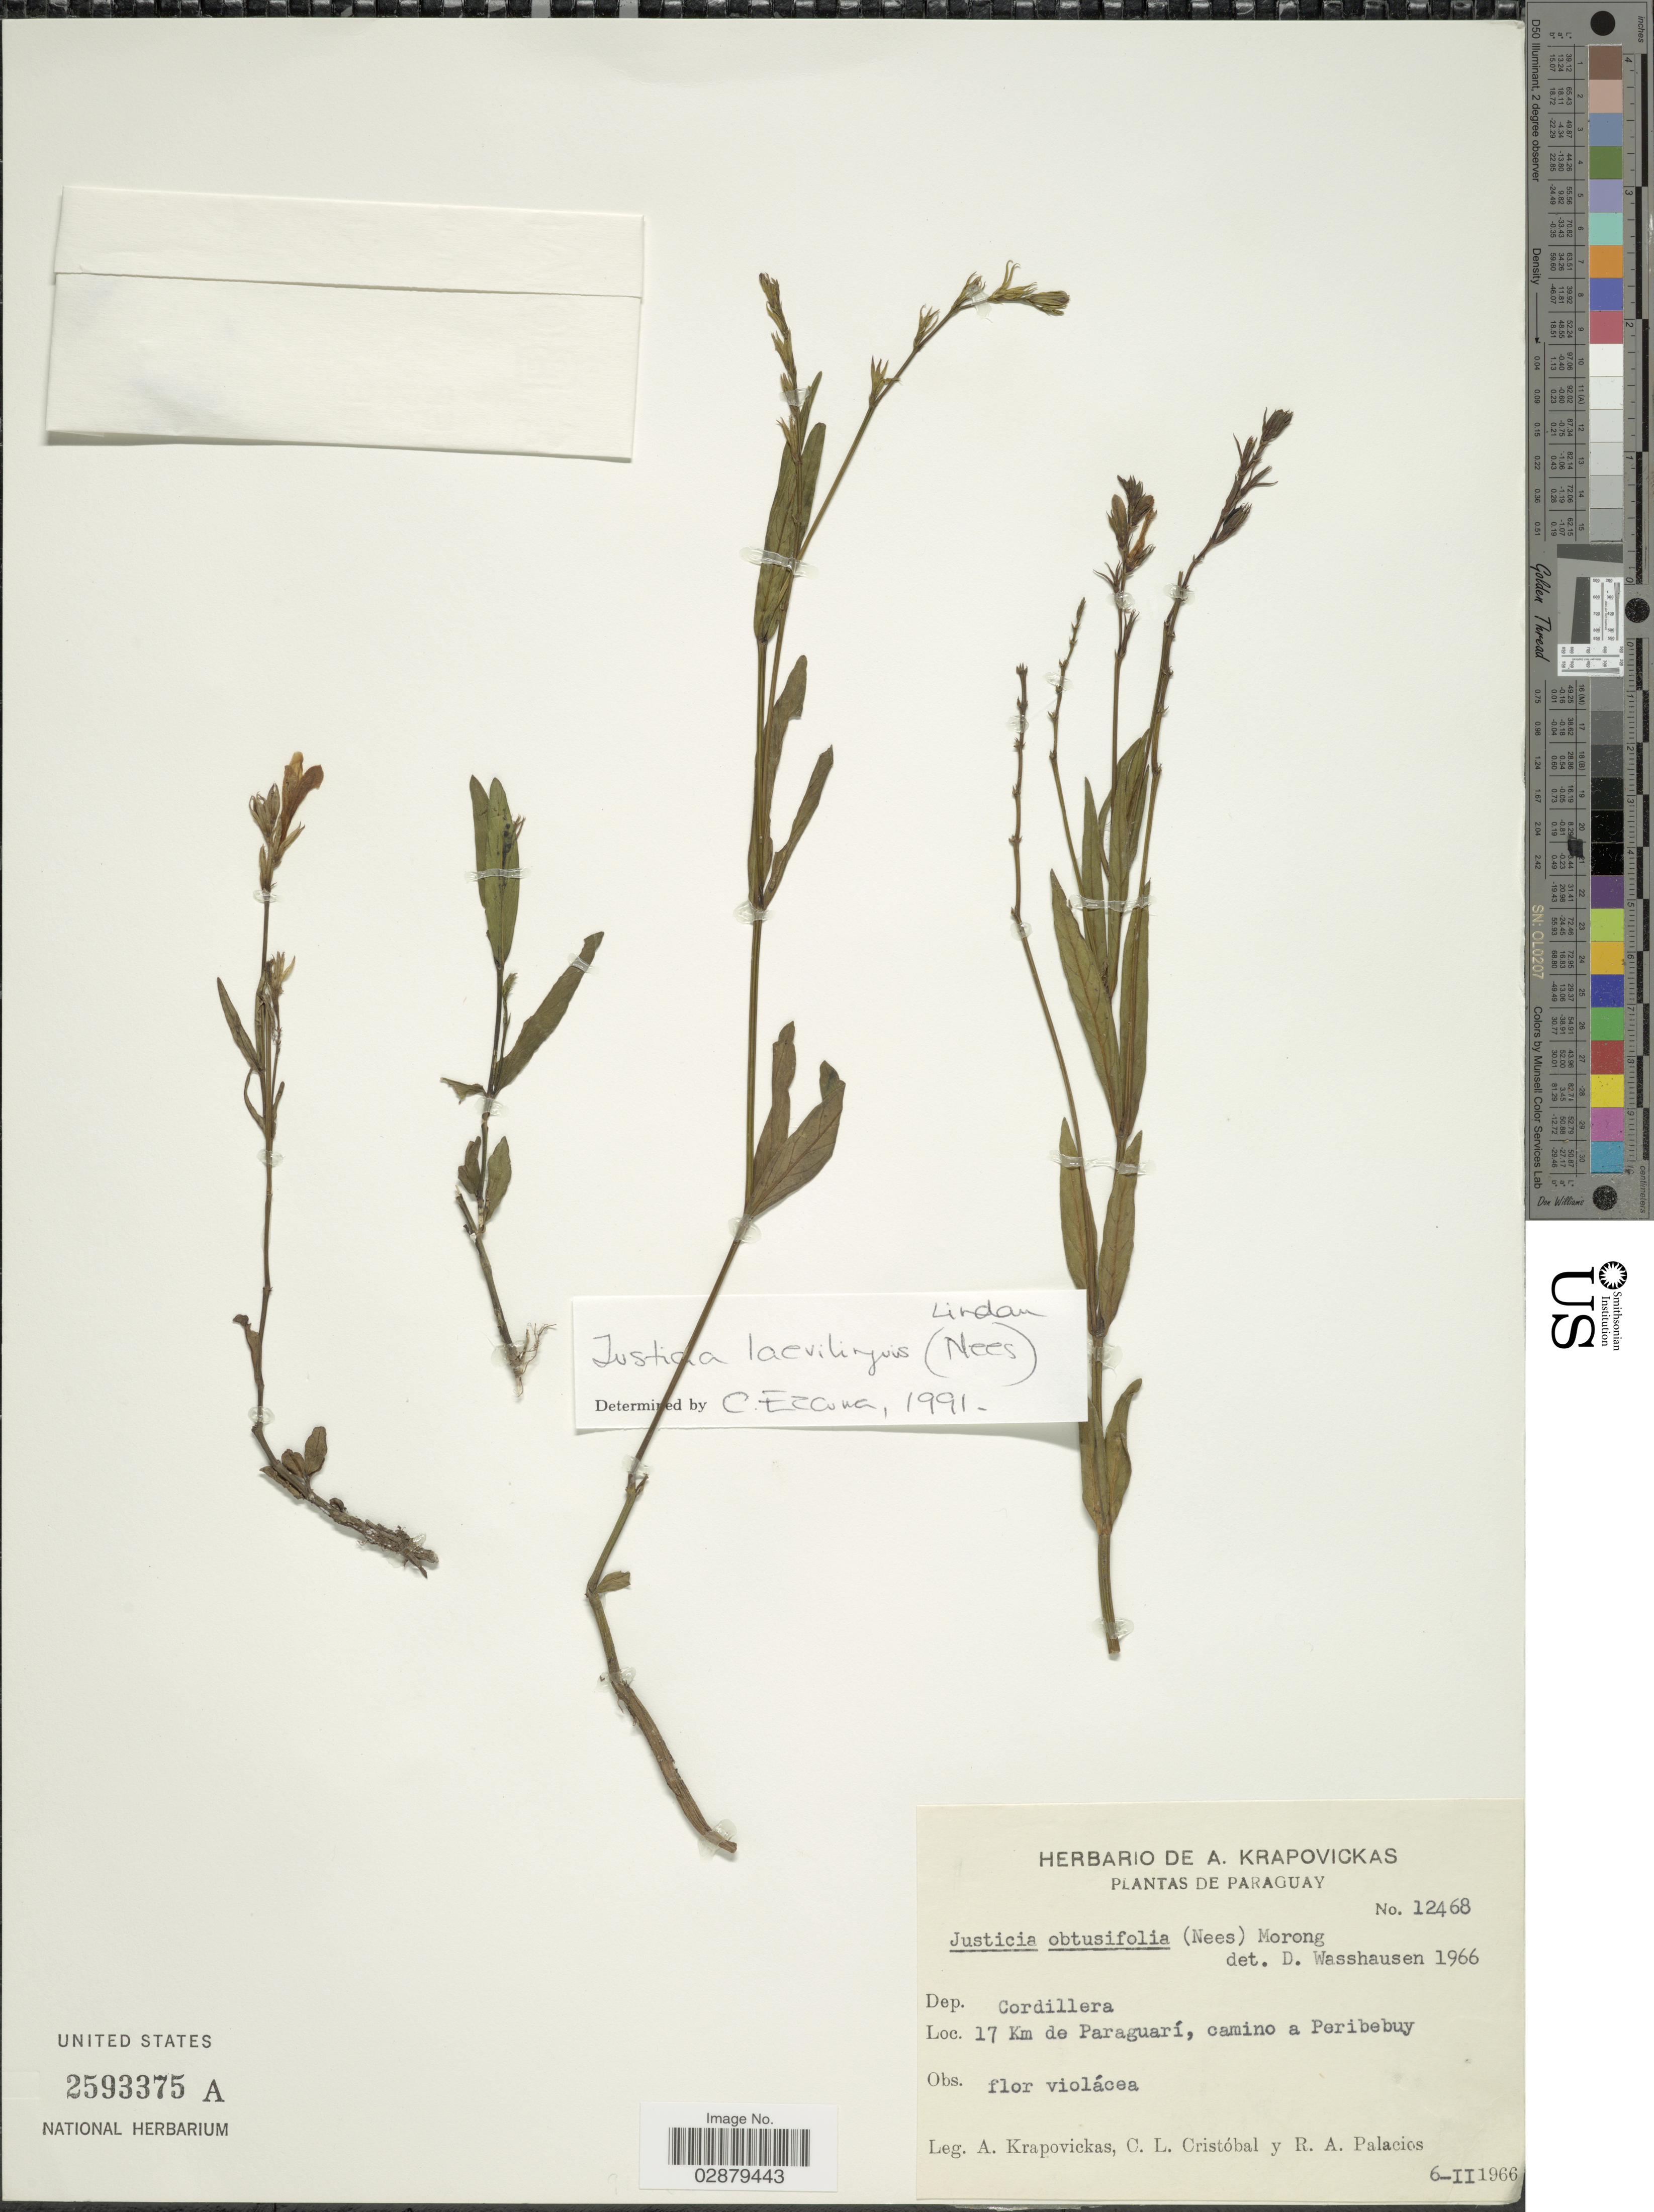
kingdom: Plantae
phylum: Tracheophyta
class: Magnoliopsida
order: Lamiales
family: Acanthaceae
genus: Justicia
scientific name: Justicia laevilinguis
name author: (Nees) Lindau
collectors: A. Krapovickas, C. L. Cristóbal & R. Palacios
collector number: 12468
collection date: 1966-02-06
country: Paraguay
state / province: Cordillera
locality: Dep. Cordillera. 17 Km de Paraguarí, camino a Peribebuy.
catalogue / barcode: US 2593375A